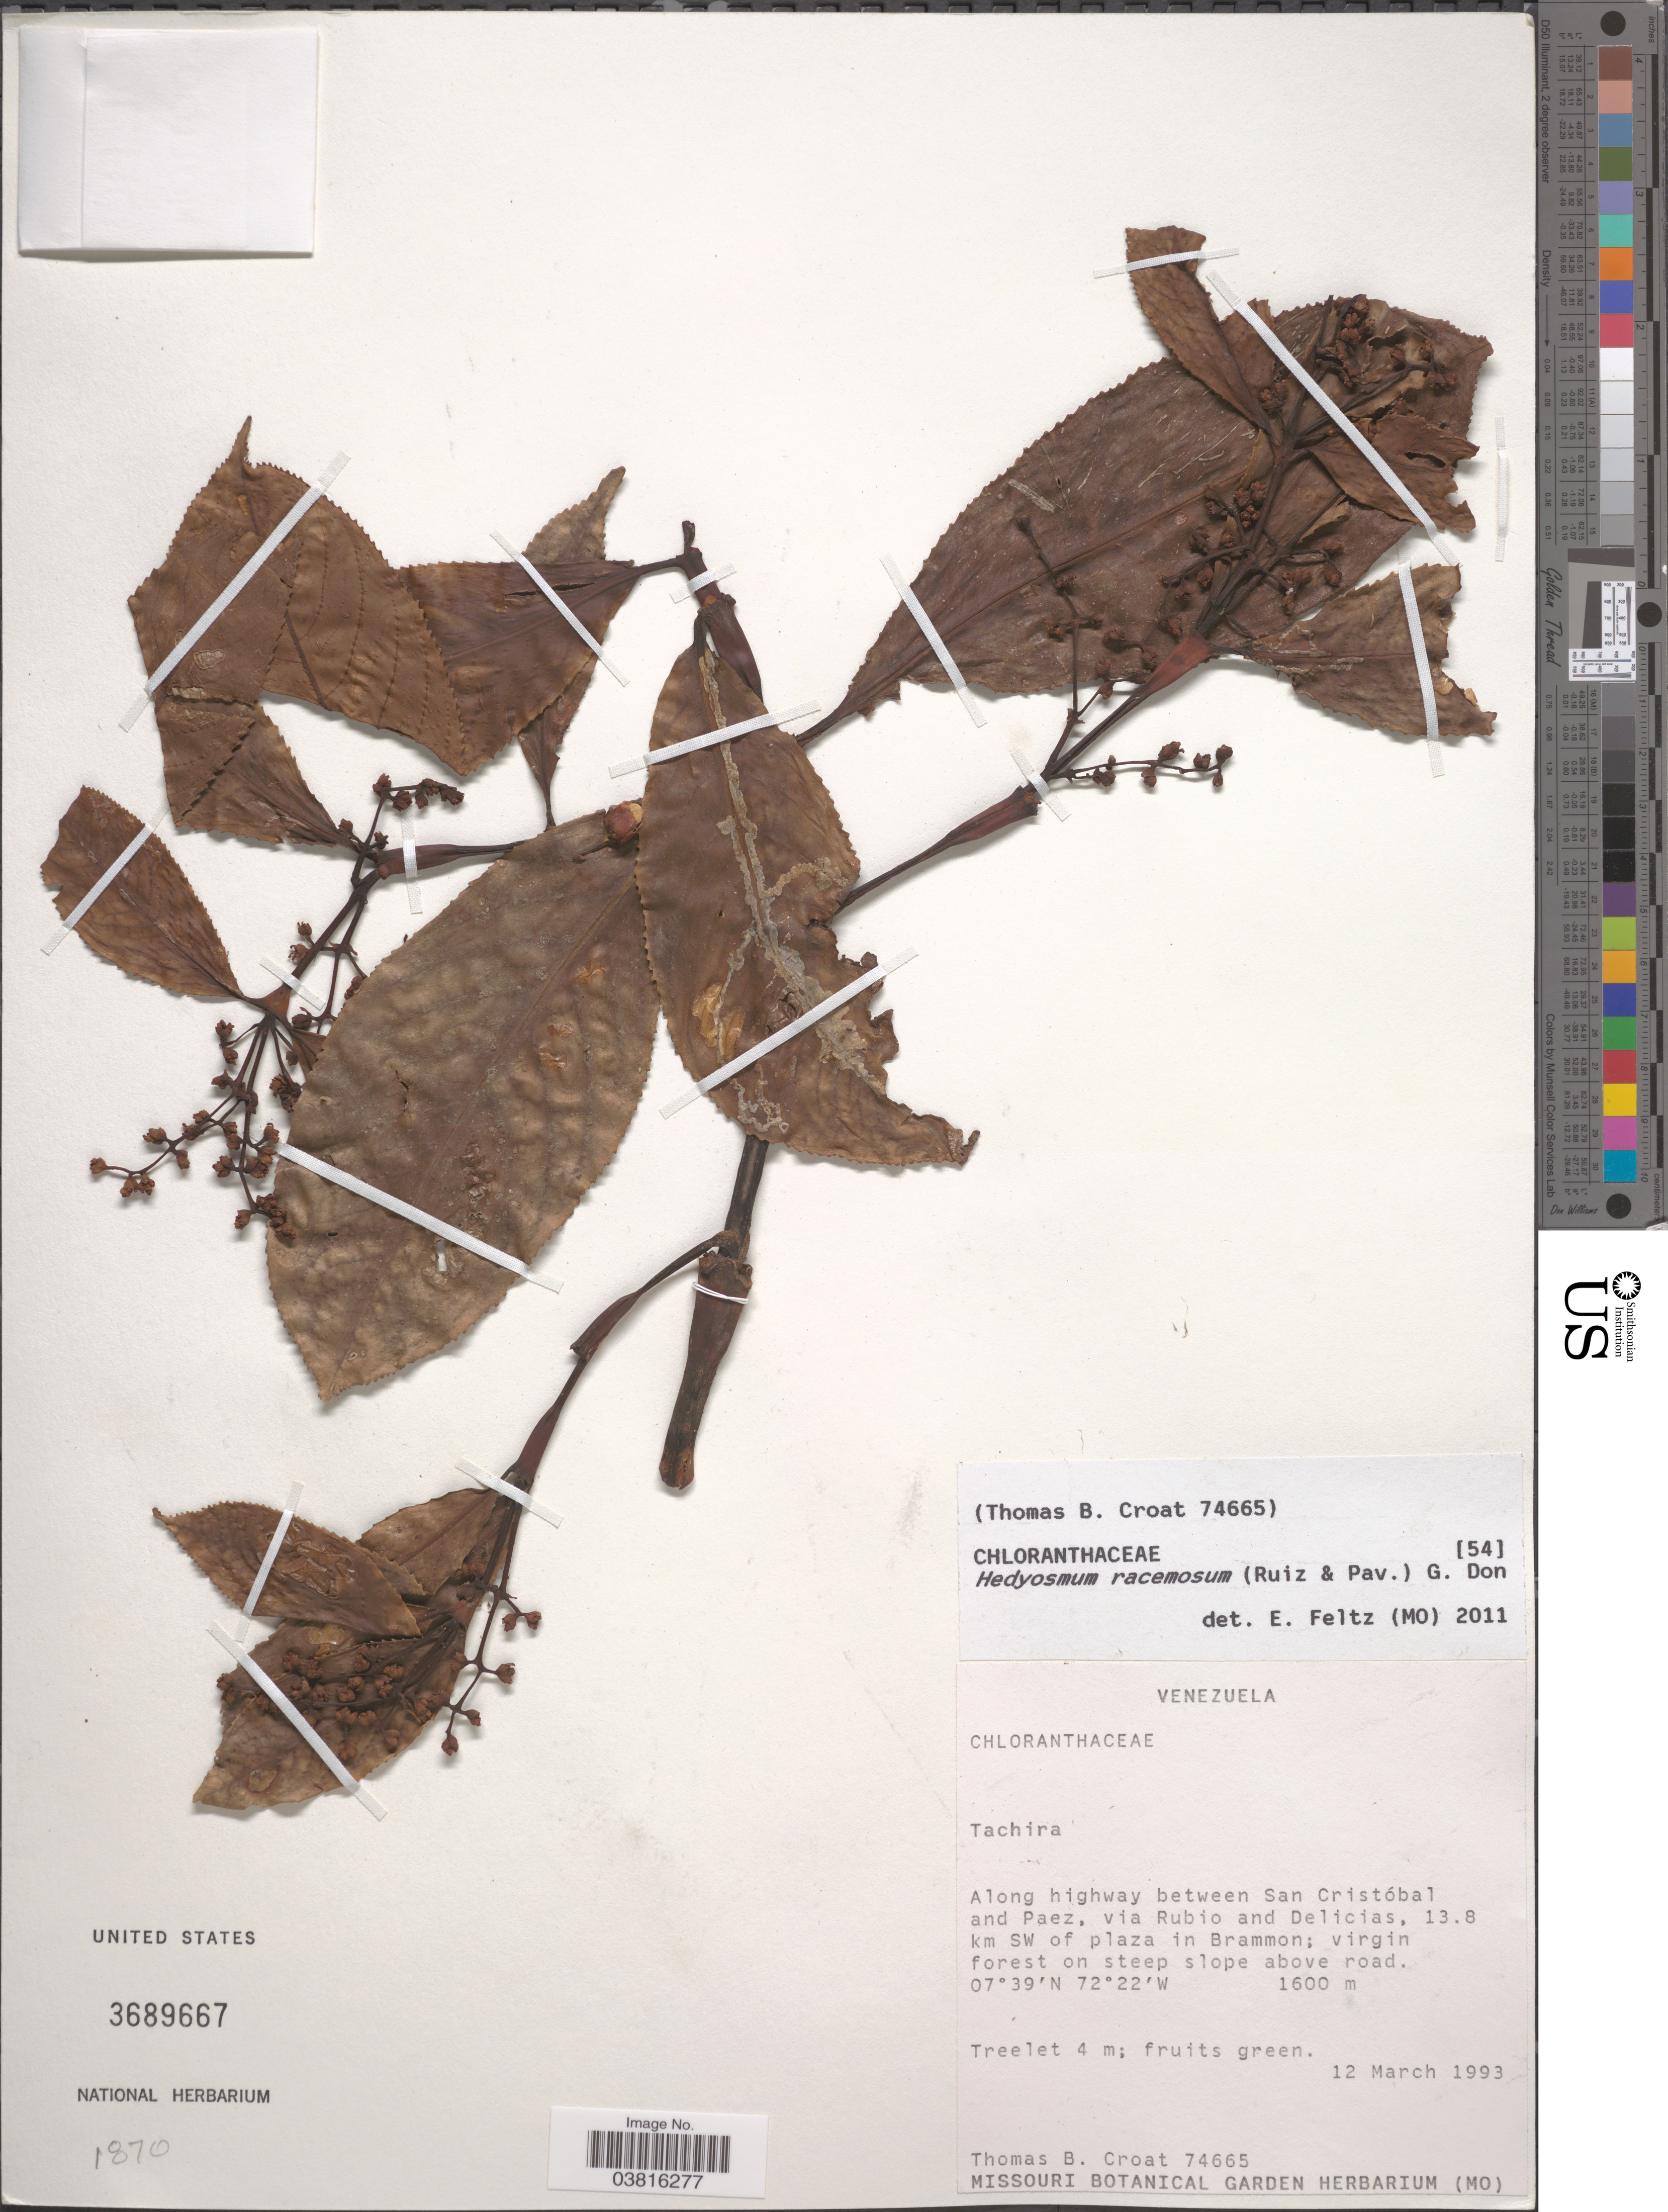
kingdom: Plantae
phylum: Tracheophyta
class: Magnoliopsida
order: Chloranthales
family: Chloranthaceae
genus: Hedyosmum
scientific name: Hedyosmum racemosum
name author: (Ruiz & Pav.) G. Don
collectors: T. B. Croat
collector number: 74665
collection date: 1993-03-20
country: Venezuela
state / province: Tachira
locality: Along highway between San Cristóbal and Paez, via Rubio and Delicias, 13.8 km SW of plaza in Brammon.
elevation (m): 1600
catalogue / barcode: US 3689667